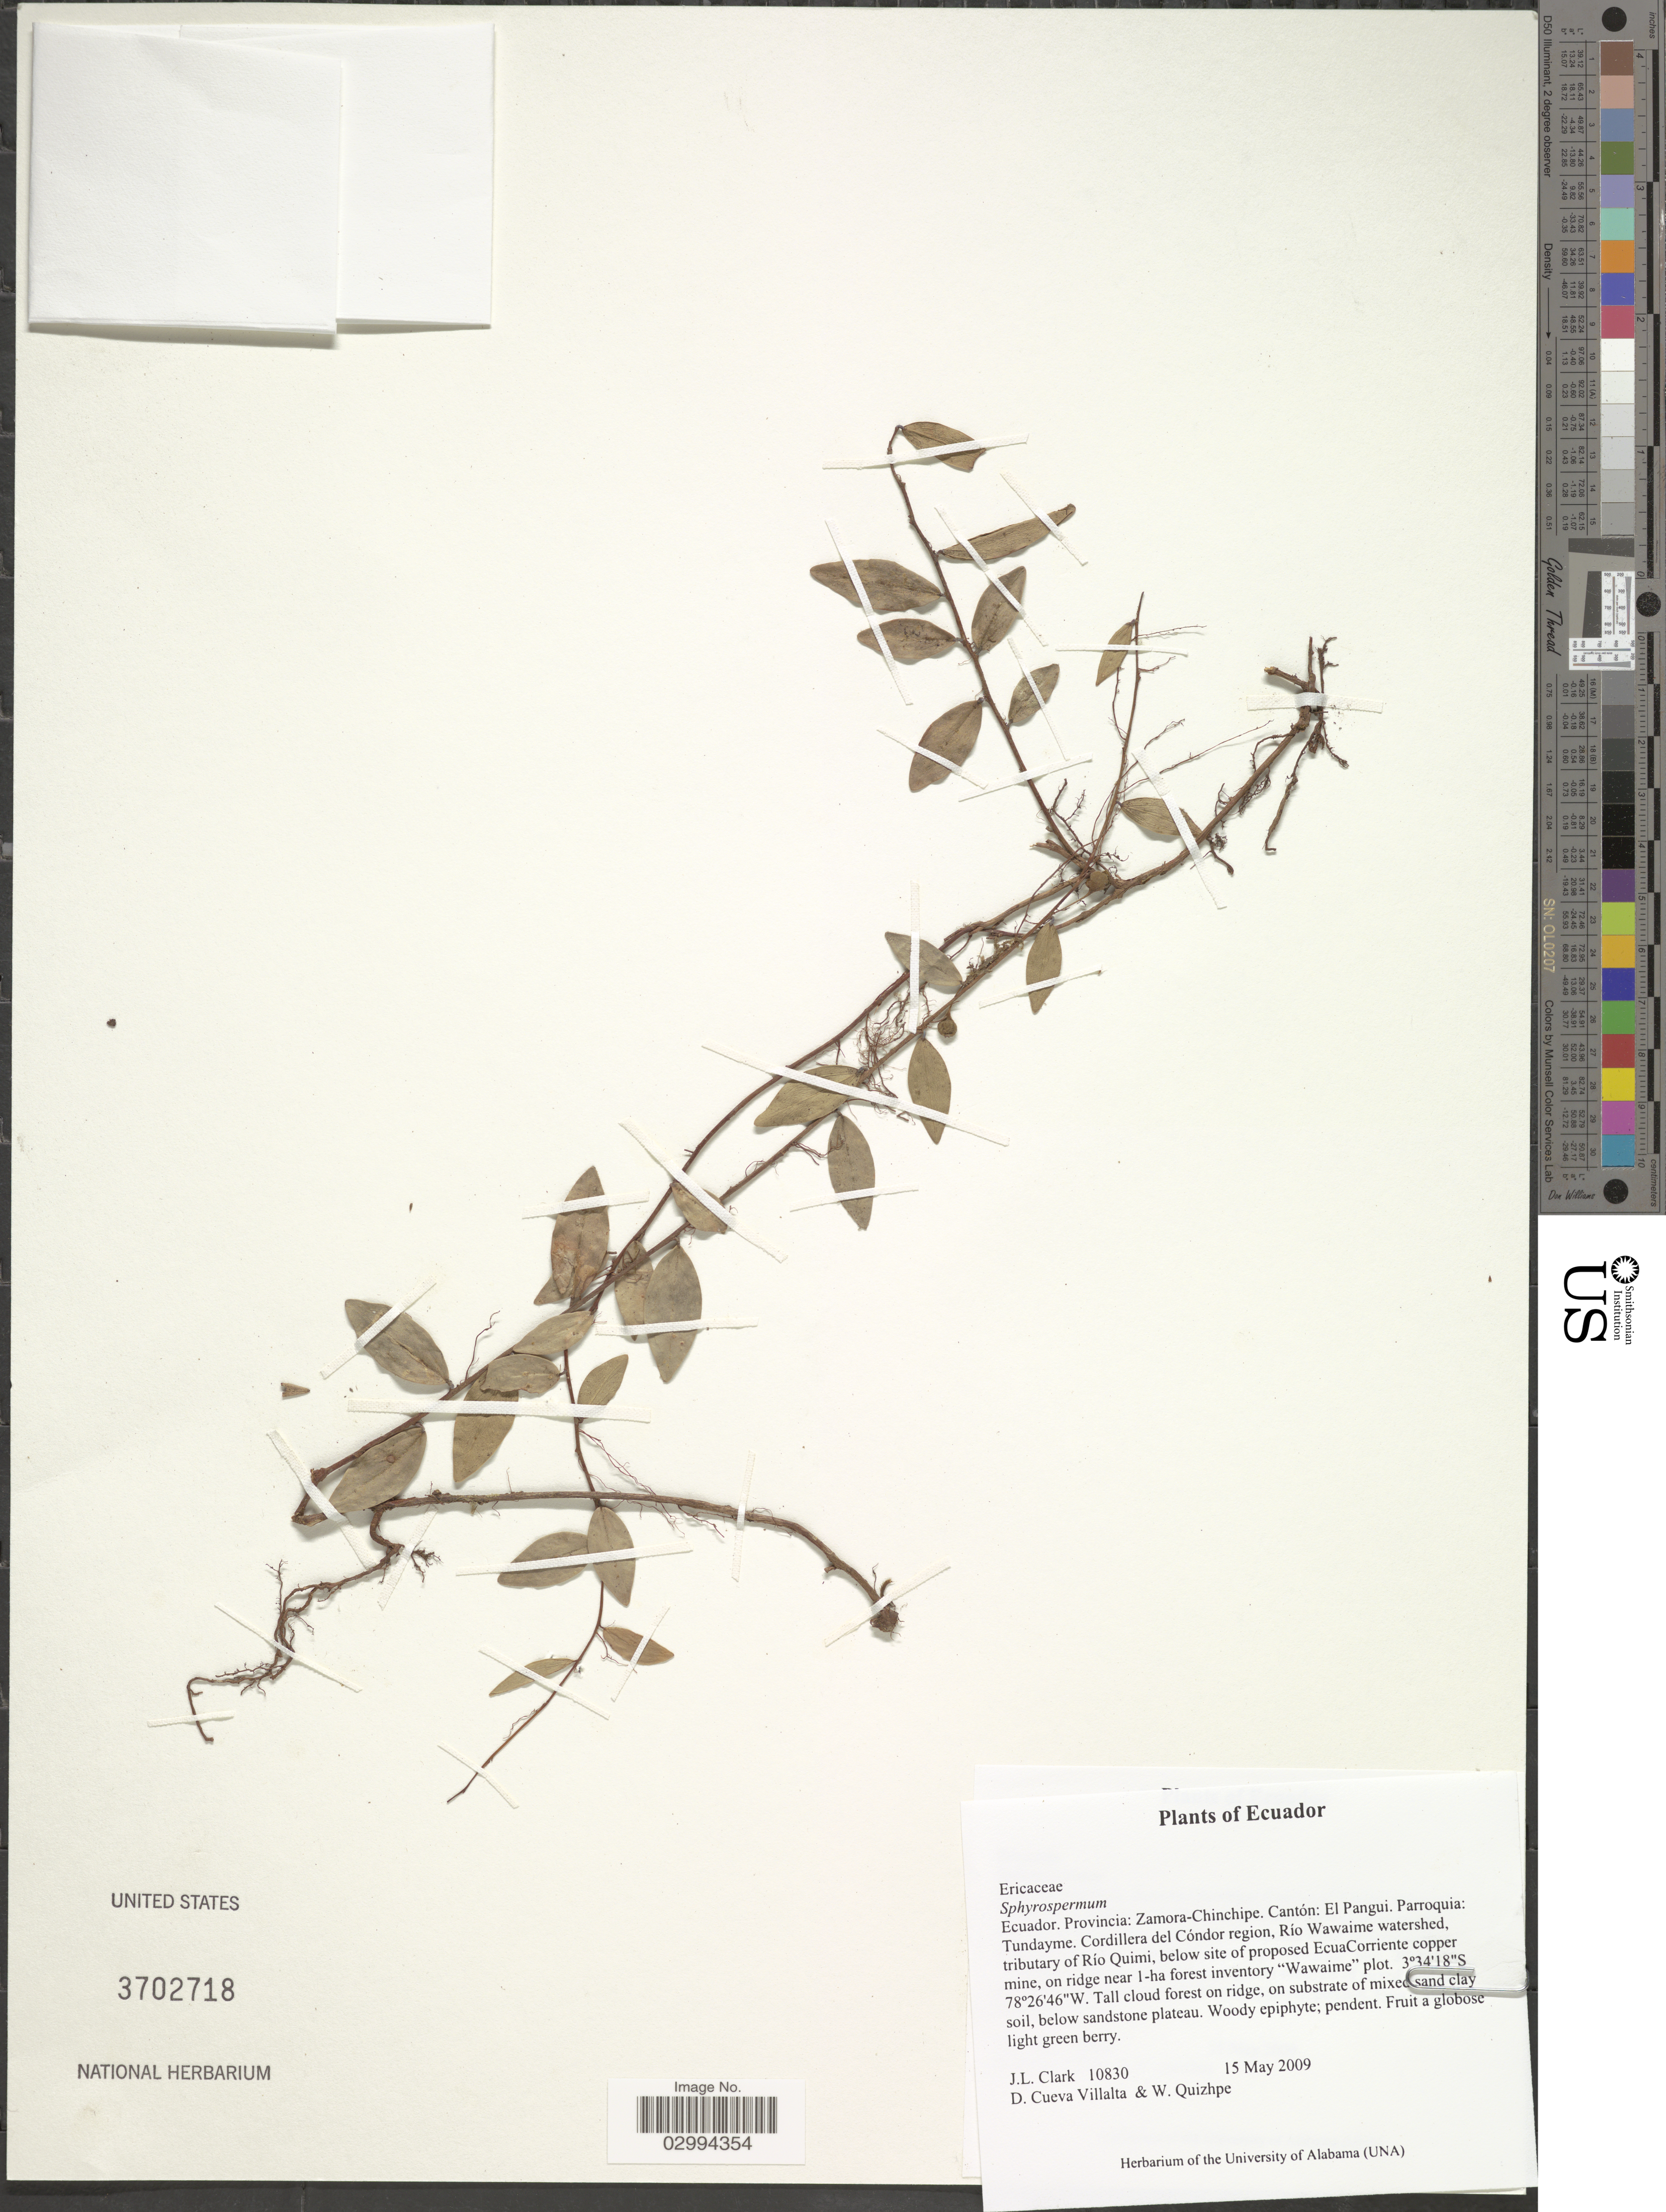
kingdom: Plantae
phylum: Tracheophyta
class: Magnoliopsida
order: Ericales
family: Ericaceae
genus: Sphyrospermum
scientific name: Sphyrospermum sp.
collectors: J. L. Clark, D. Cueva Villalta & W. Quizhpe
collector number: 10830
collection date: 2009-05-15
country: Ecuador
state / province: Zamora-Chinchipe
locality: Cantón: El Pangui. Parroquia: Tundayme. Cordillera del Cóndor region, Río Wawaime watershed, tributary of Río Quimi, below site of proposed EcuaCorriente copper mine, on ridge near 1-ha forest inventory "Waiwaime" plot.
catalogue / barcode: US 3702718